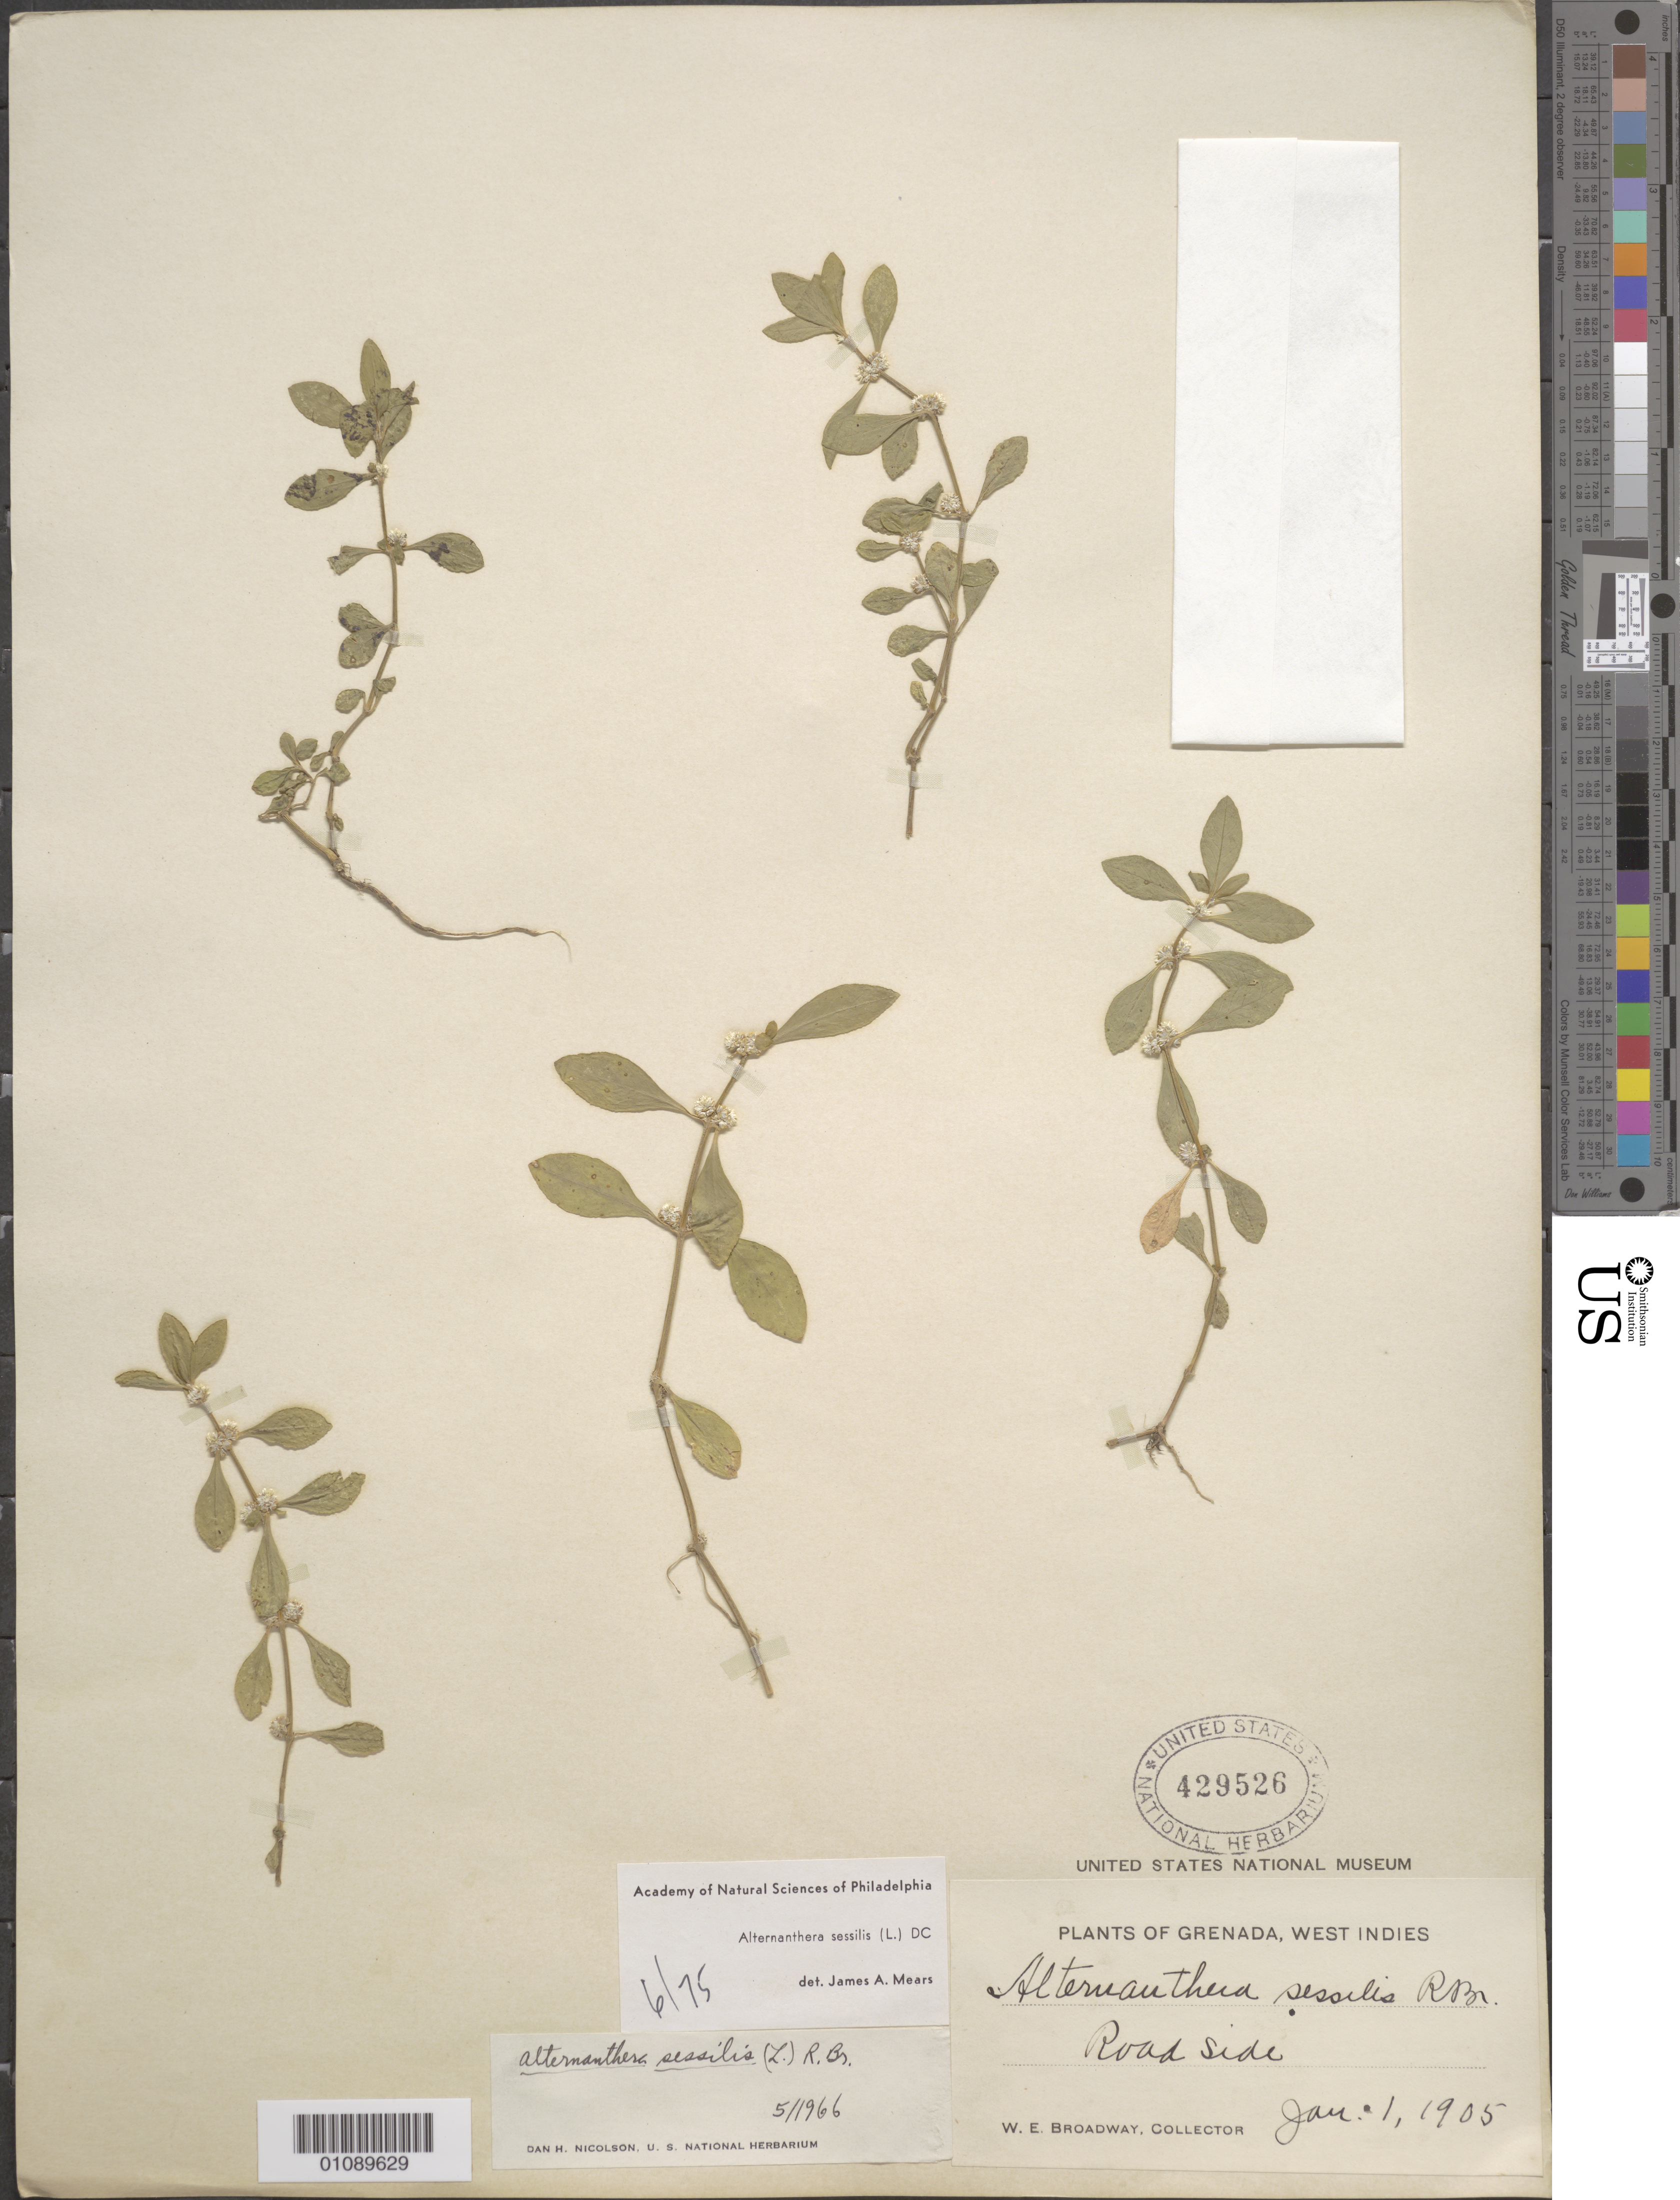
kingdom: Plantae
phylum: Tracheophyta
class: Magnoliopsida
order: Caryophyllales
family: Amaranthaceae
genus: Alternanthera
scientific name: Alternanthera sessilis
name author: (L.) DC.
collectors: W. E. Broadway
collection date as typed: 01 Jan 1905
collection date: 1905-01-01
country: Grenada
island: Grenada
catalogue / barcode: US 429526